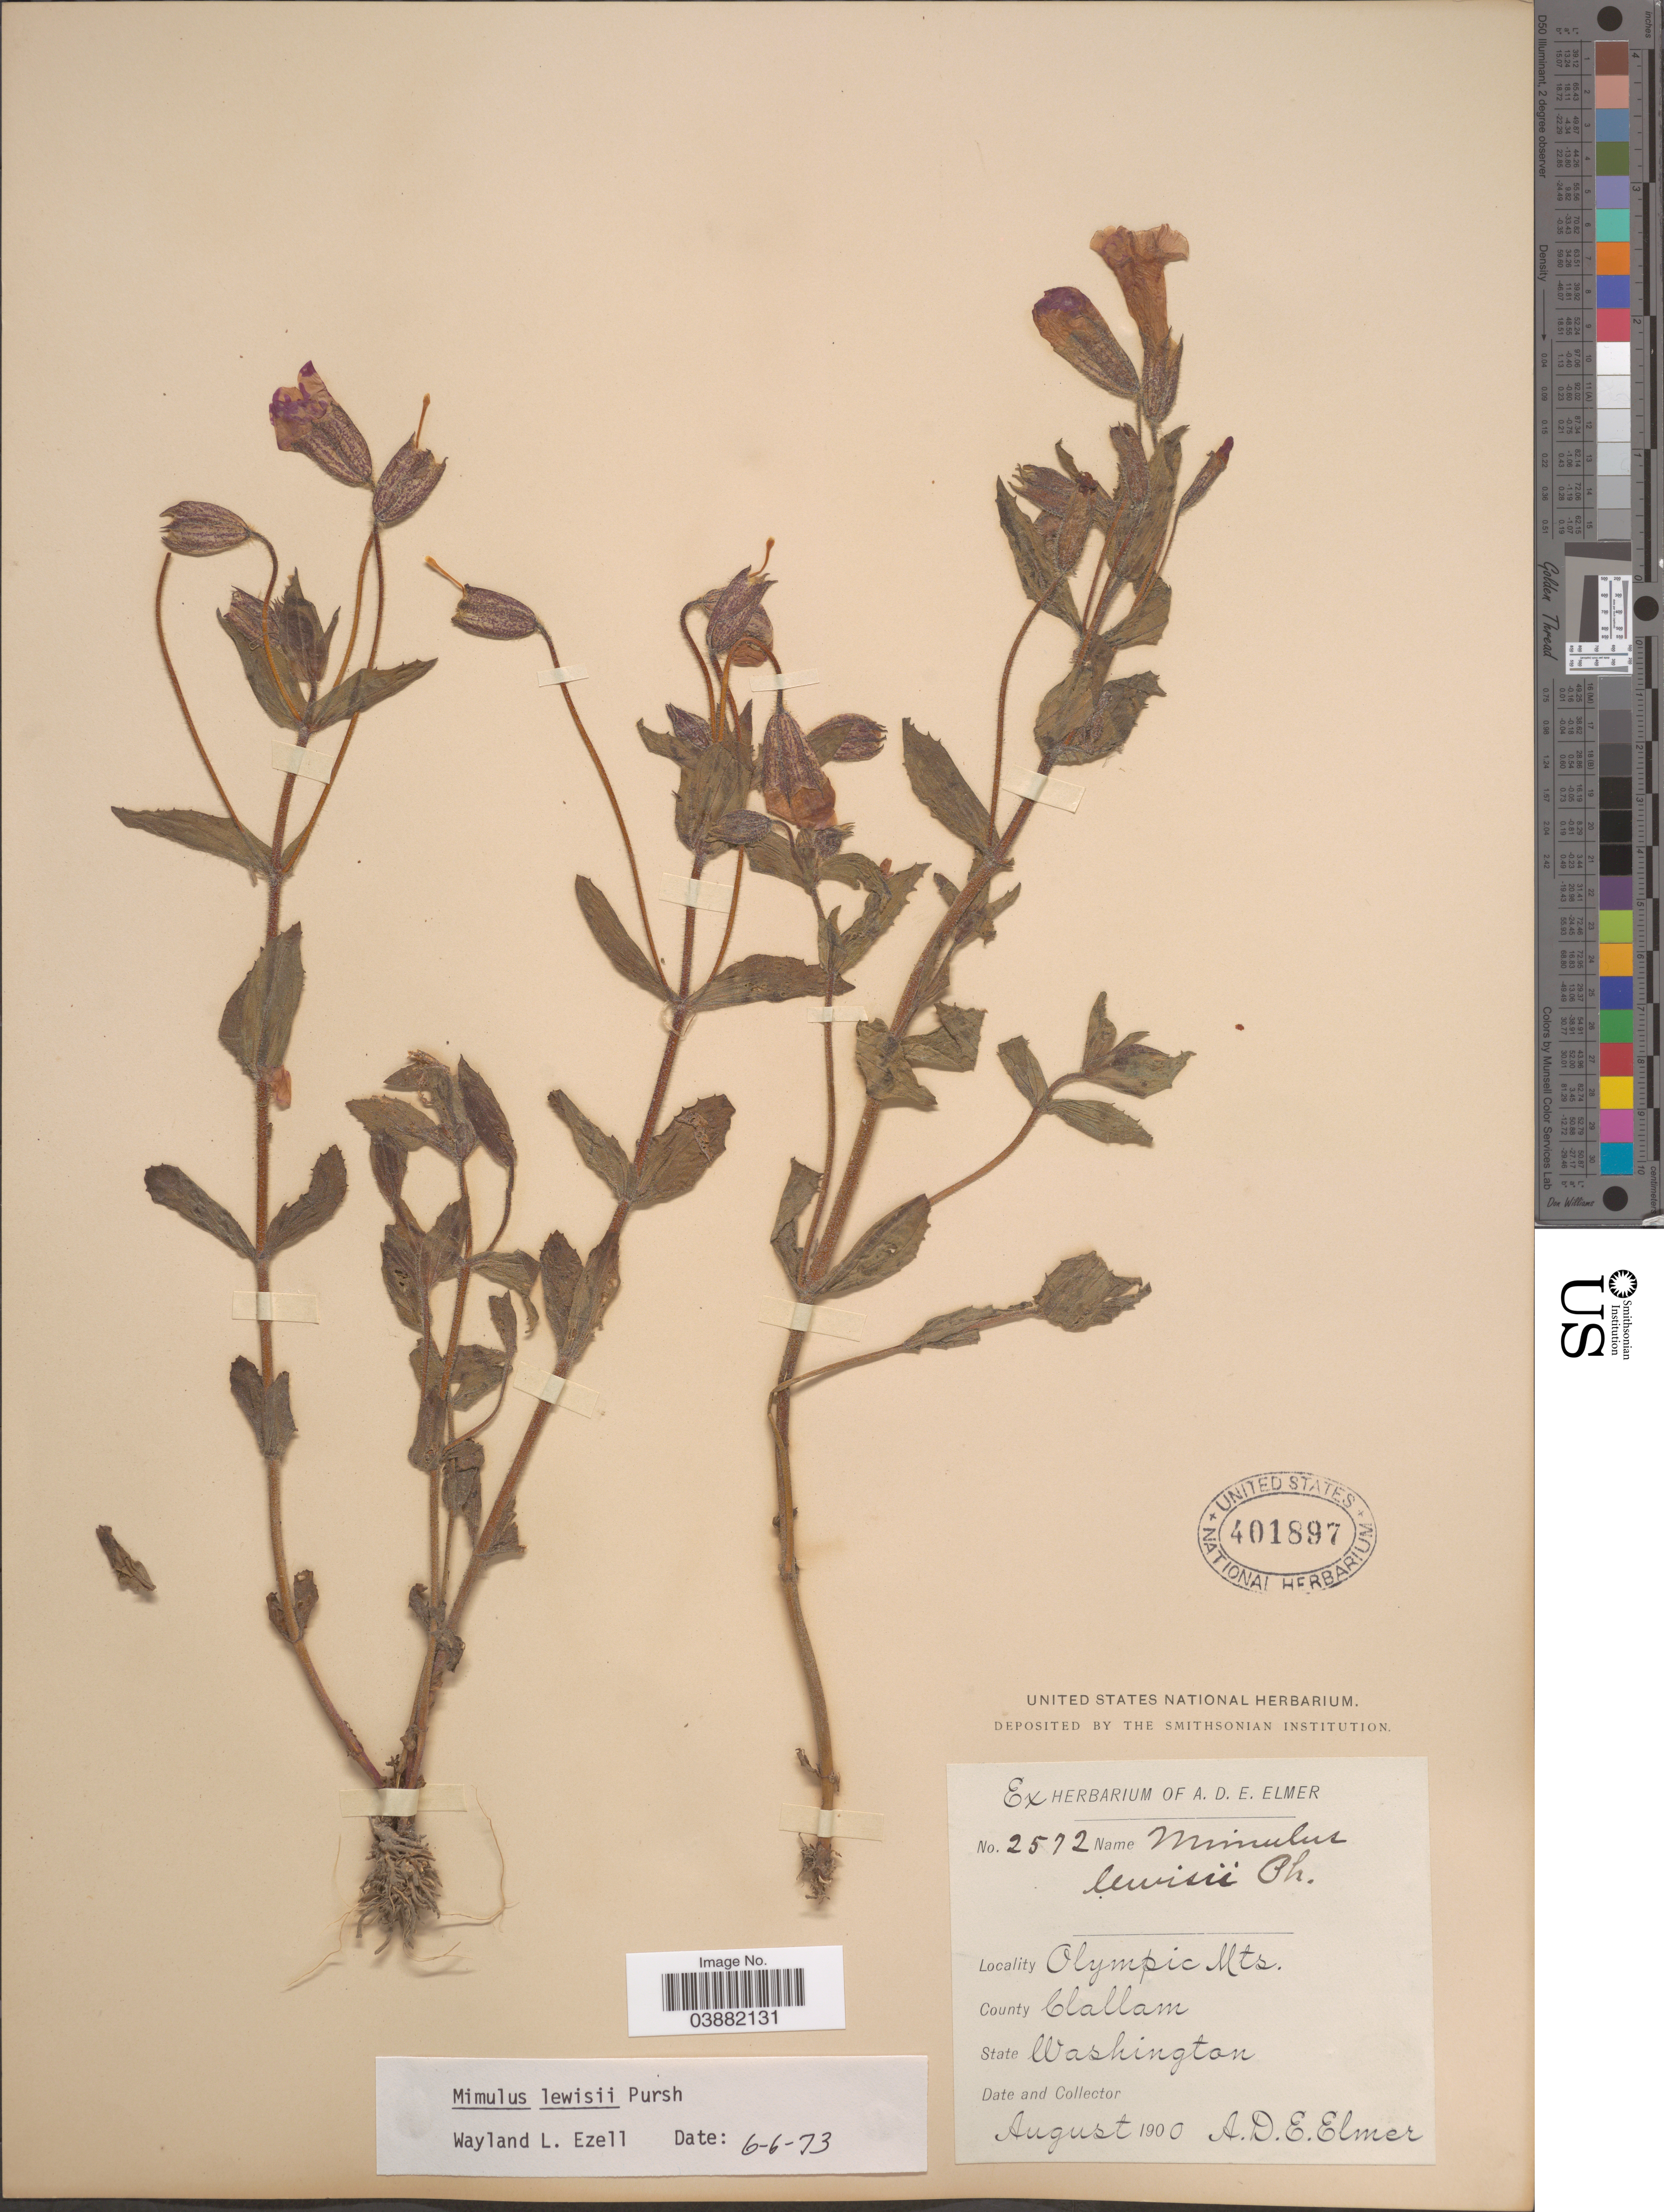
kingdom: Plantae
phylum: Tracheophyta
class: Magnoliopsida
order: Lamiales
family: Phrymaceae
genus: Mimulus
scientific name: Mimulus lewisii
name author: Pursh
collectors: A. D. E. Elmer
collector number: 2572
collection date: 1900-08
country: United States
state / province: Washington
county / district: Clallam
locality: Olympic Mts. County Clallam.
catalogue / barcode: US 401897